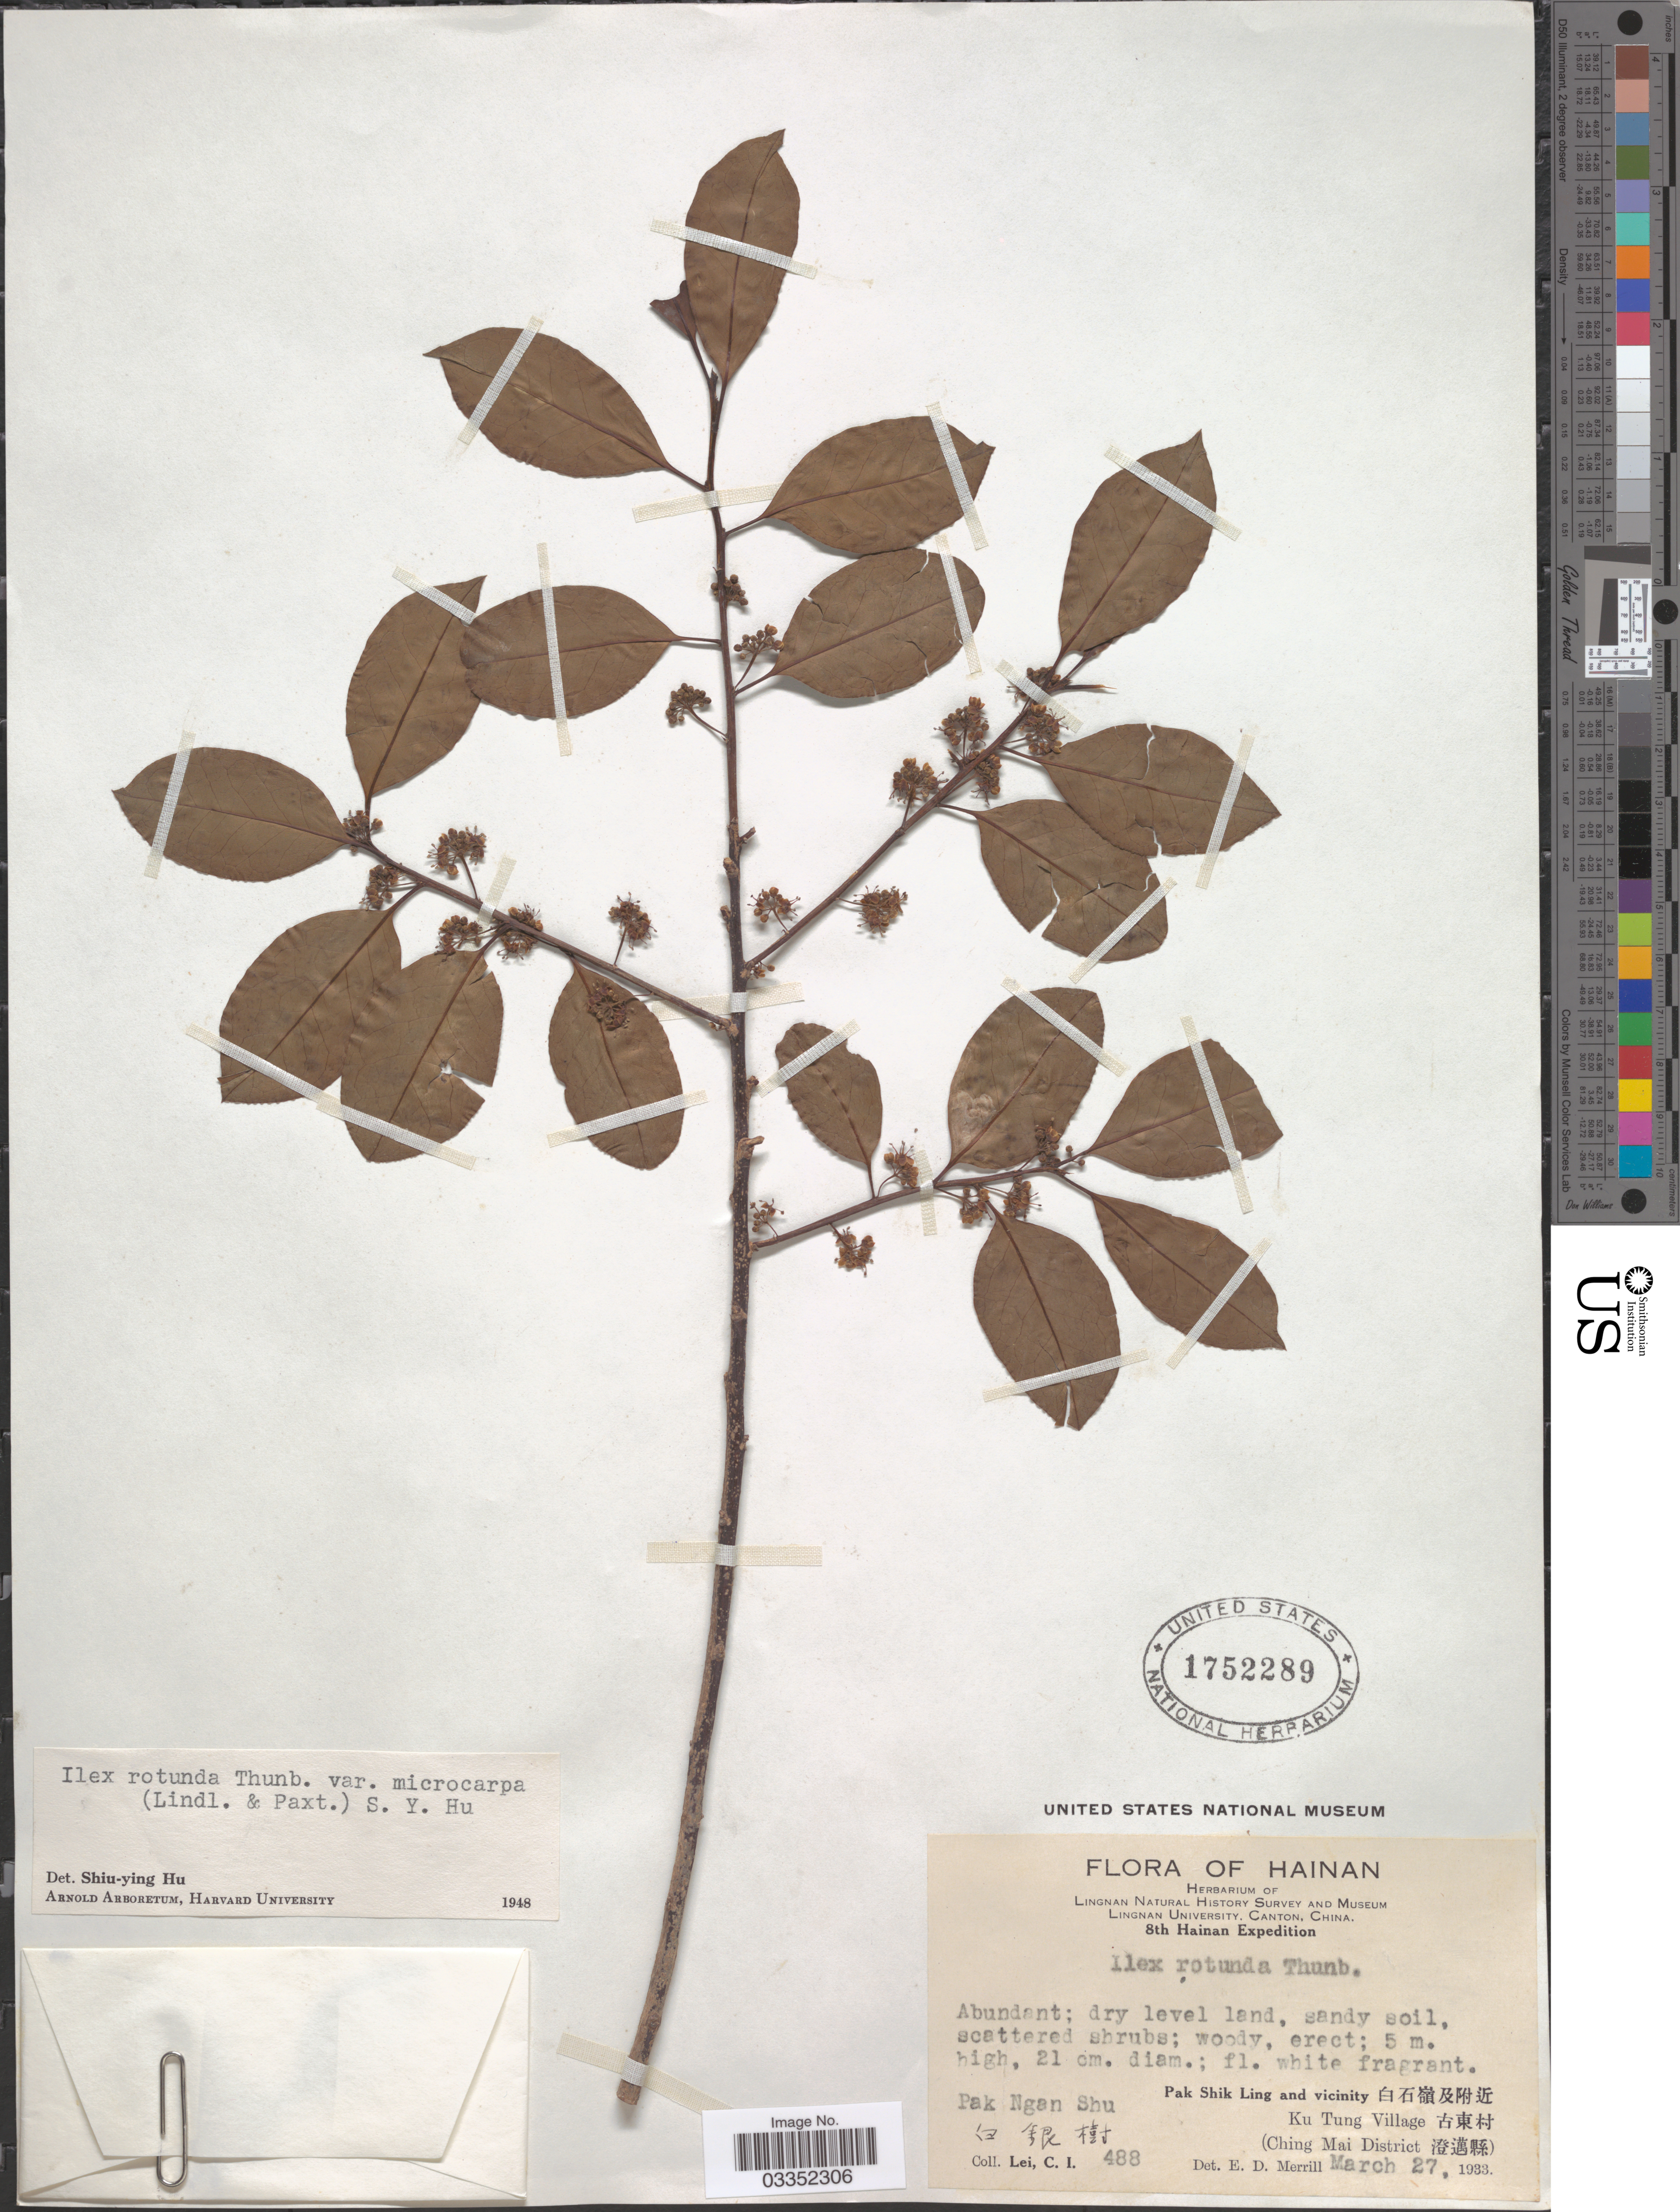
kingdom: Plantae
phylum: Tracheophyta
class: Magnoliopsida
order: Aquifoliales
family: Aquifoliaceae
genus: Ilex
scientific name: Ilex rotunda var. microcarpa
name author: (Lindl. ex Paxton) S.Y. Hu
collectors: C. I. Lei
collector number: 488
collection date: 1933-03-27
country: China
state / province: Hainan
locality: Pak Shik Ling and vicinity, Ku Tung Village (Ching Mai District).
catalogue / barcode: US 1752289